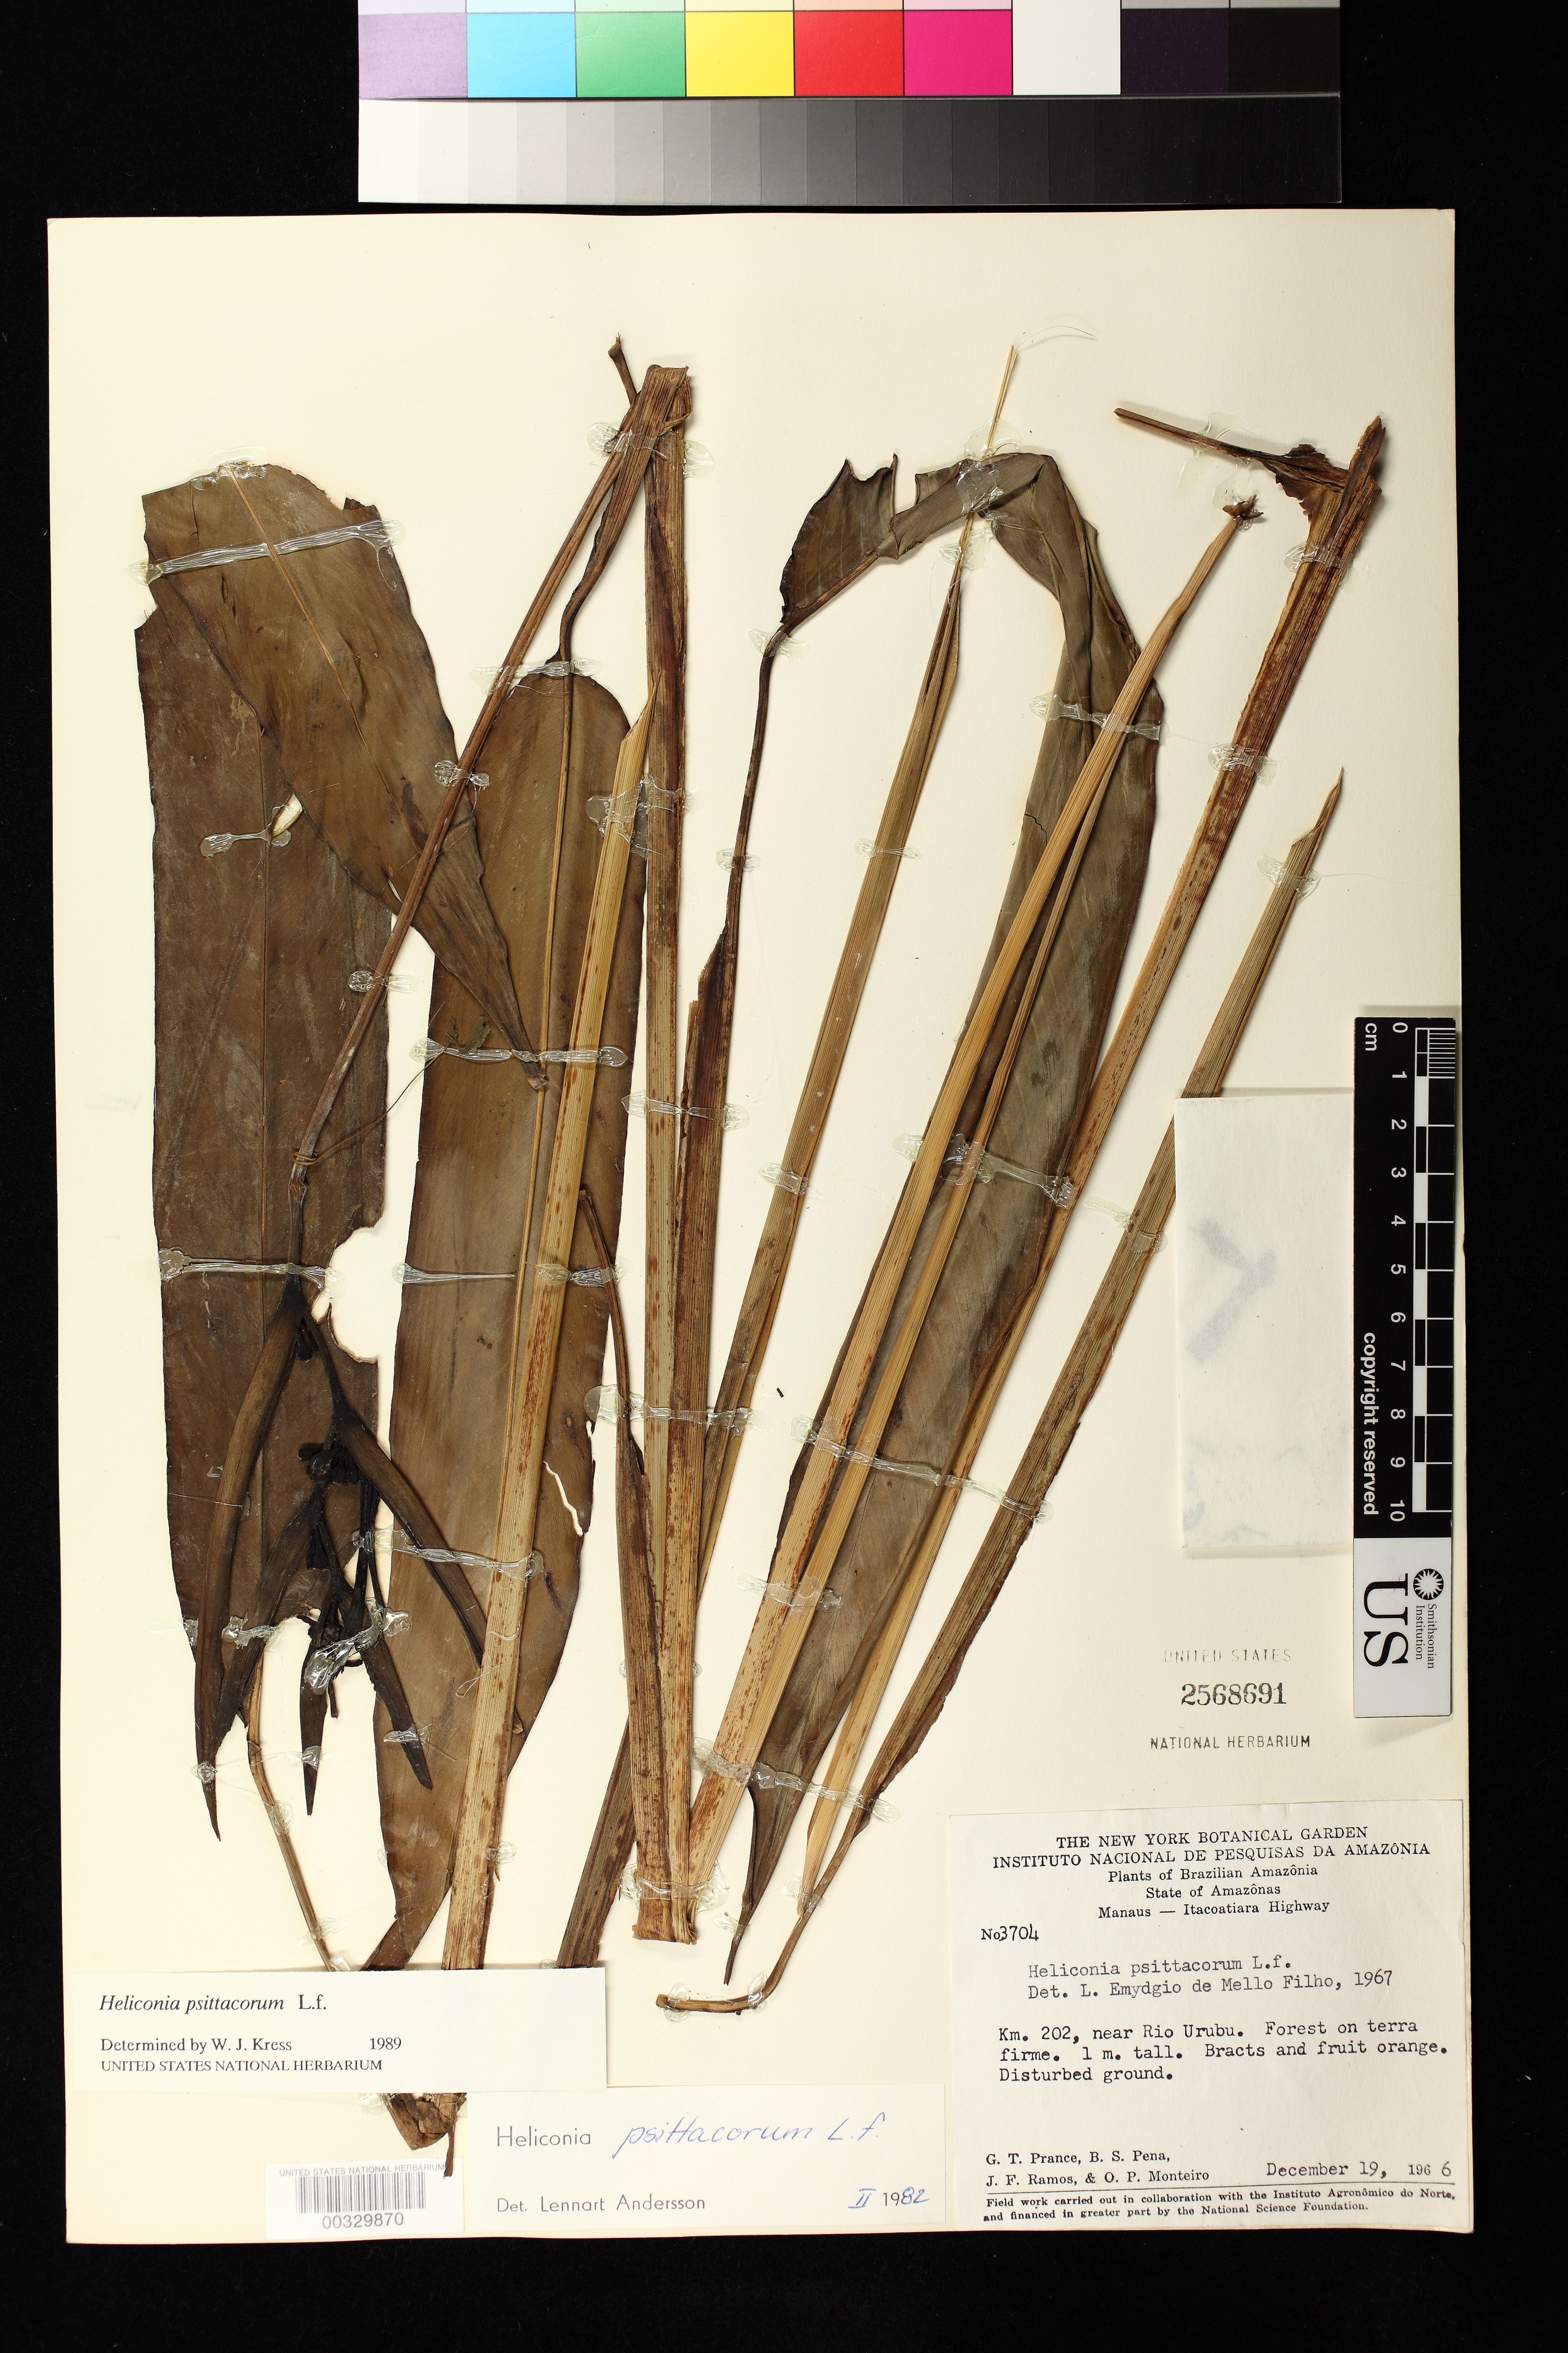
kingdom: Plantae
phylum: Tracheophyta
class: Liliopsida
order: Zingiberales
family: Heliconiaceae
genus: Heliconia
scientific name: Heliconia psittacorum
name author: L. f.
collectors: G. T. Prance, B. S. Pena, J. F. Ramos & O. P. Monteiro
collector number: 3704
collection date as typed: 19 Dec 1966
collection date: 1966-12-19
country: Brazil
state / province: Amazonas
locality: Manaus - itacoatiara highway, km 202, near rio urubu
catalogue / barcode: US 2568691